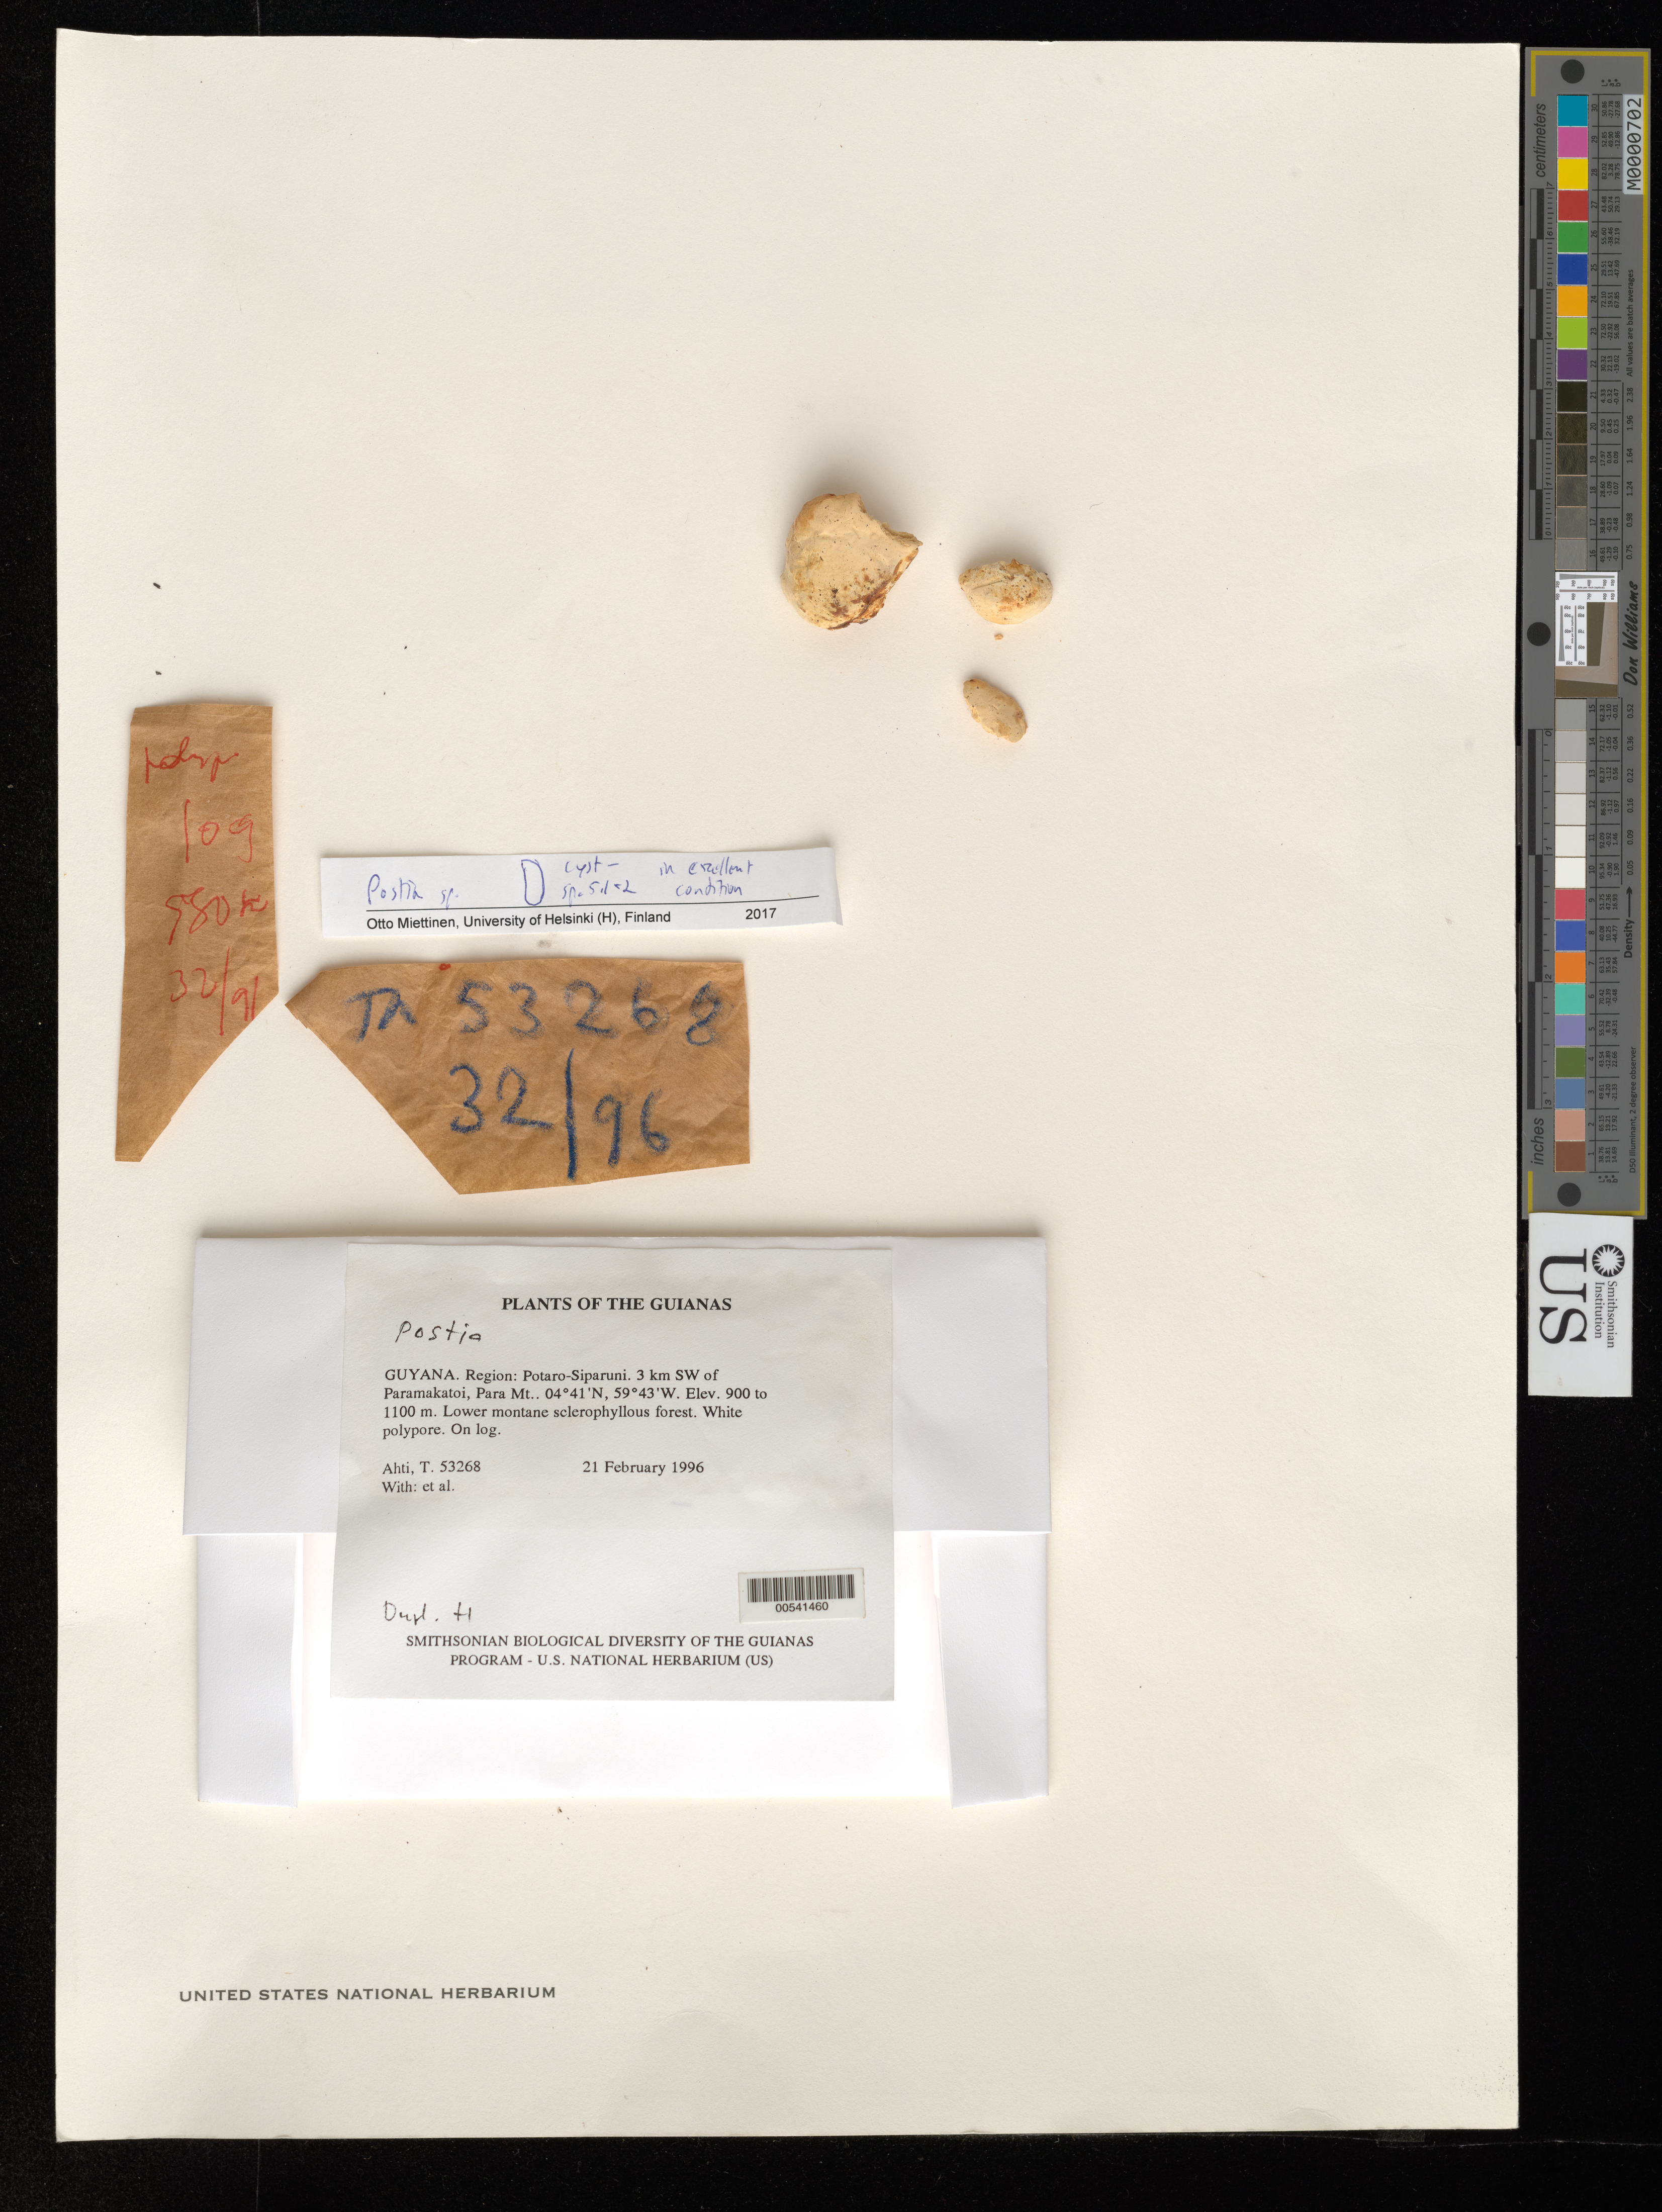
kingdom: Fungi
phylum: Basidiomycota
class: Agaricomycetes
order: Polyporales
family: Dacryobolaceae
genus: Postia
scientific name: Postia sp.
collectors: T. T. Ahti et al.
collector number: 53268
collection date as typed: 21 February 1996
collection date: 1996-02-21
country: Guyana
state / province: Potaro-Siparuni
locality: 3 km SW of Paramakatoi, Para Mt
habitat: Lower montane sclerophyllous forest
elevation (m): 900